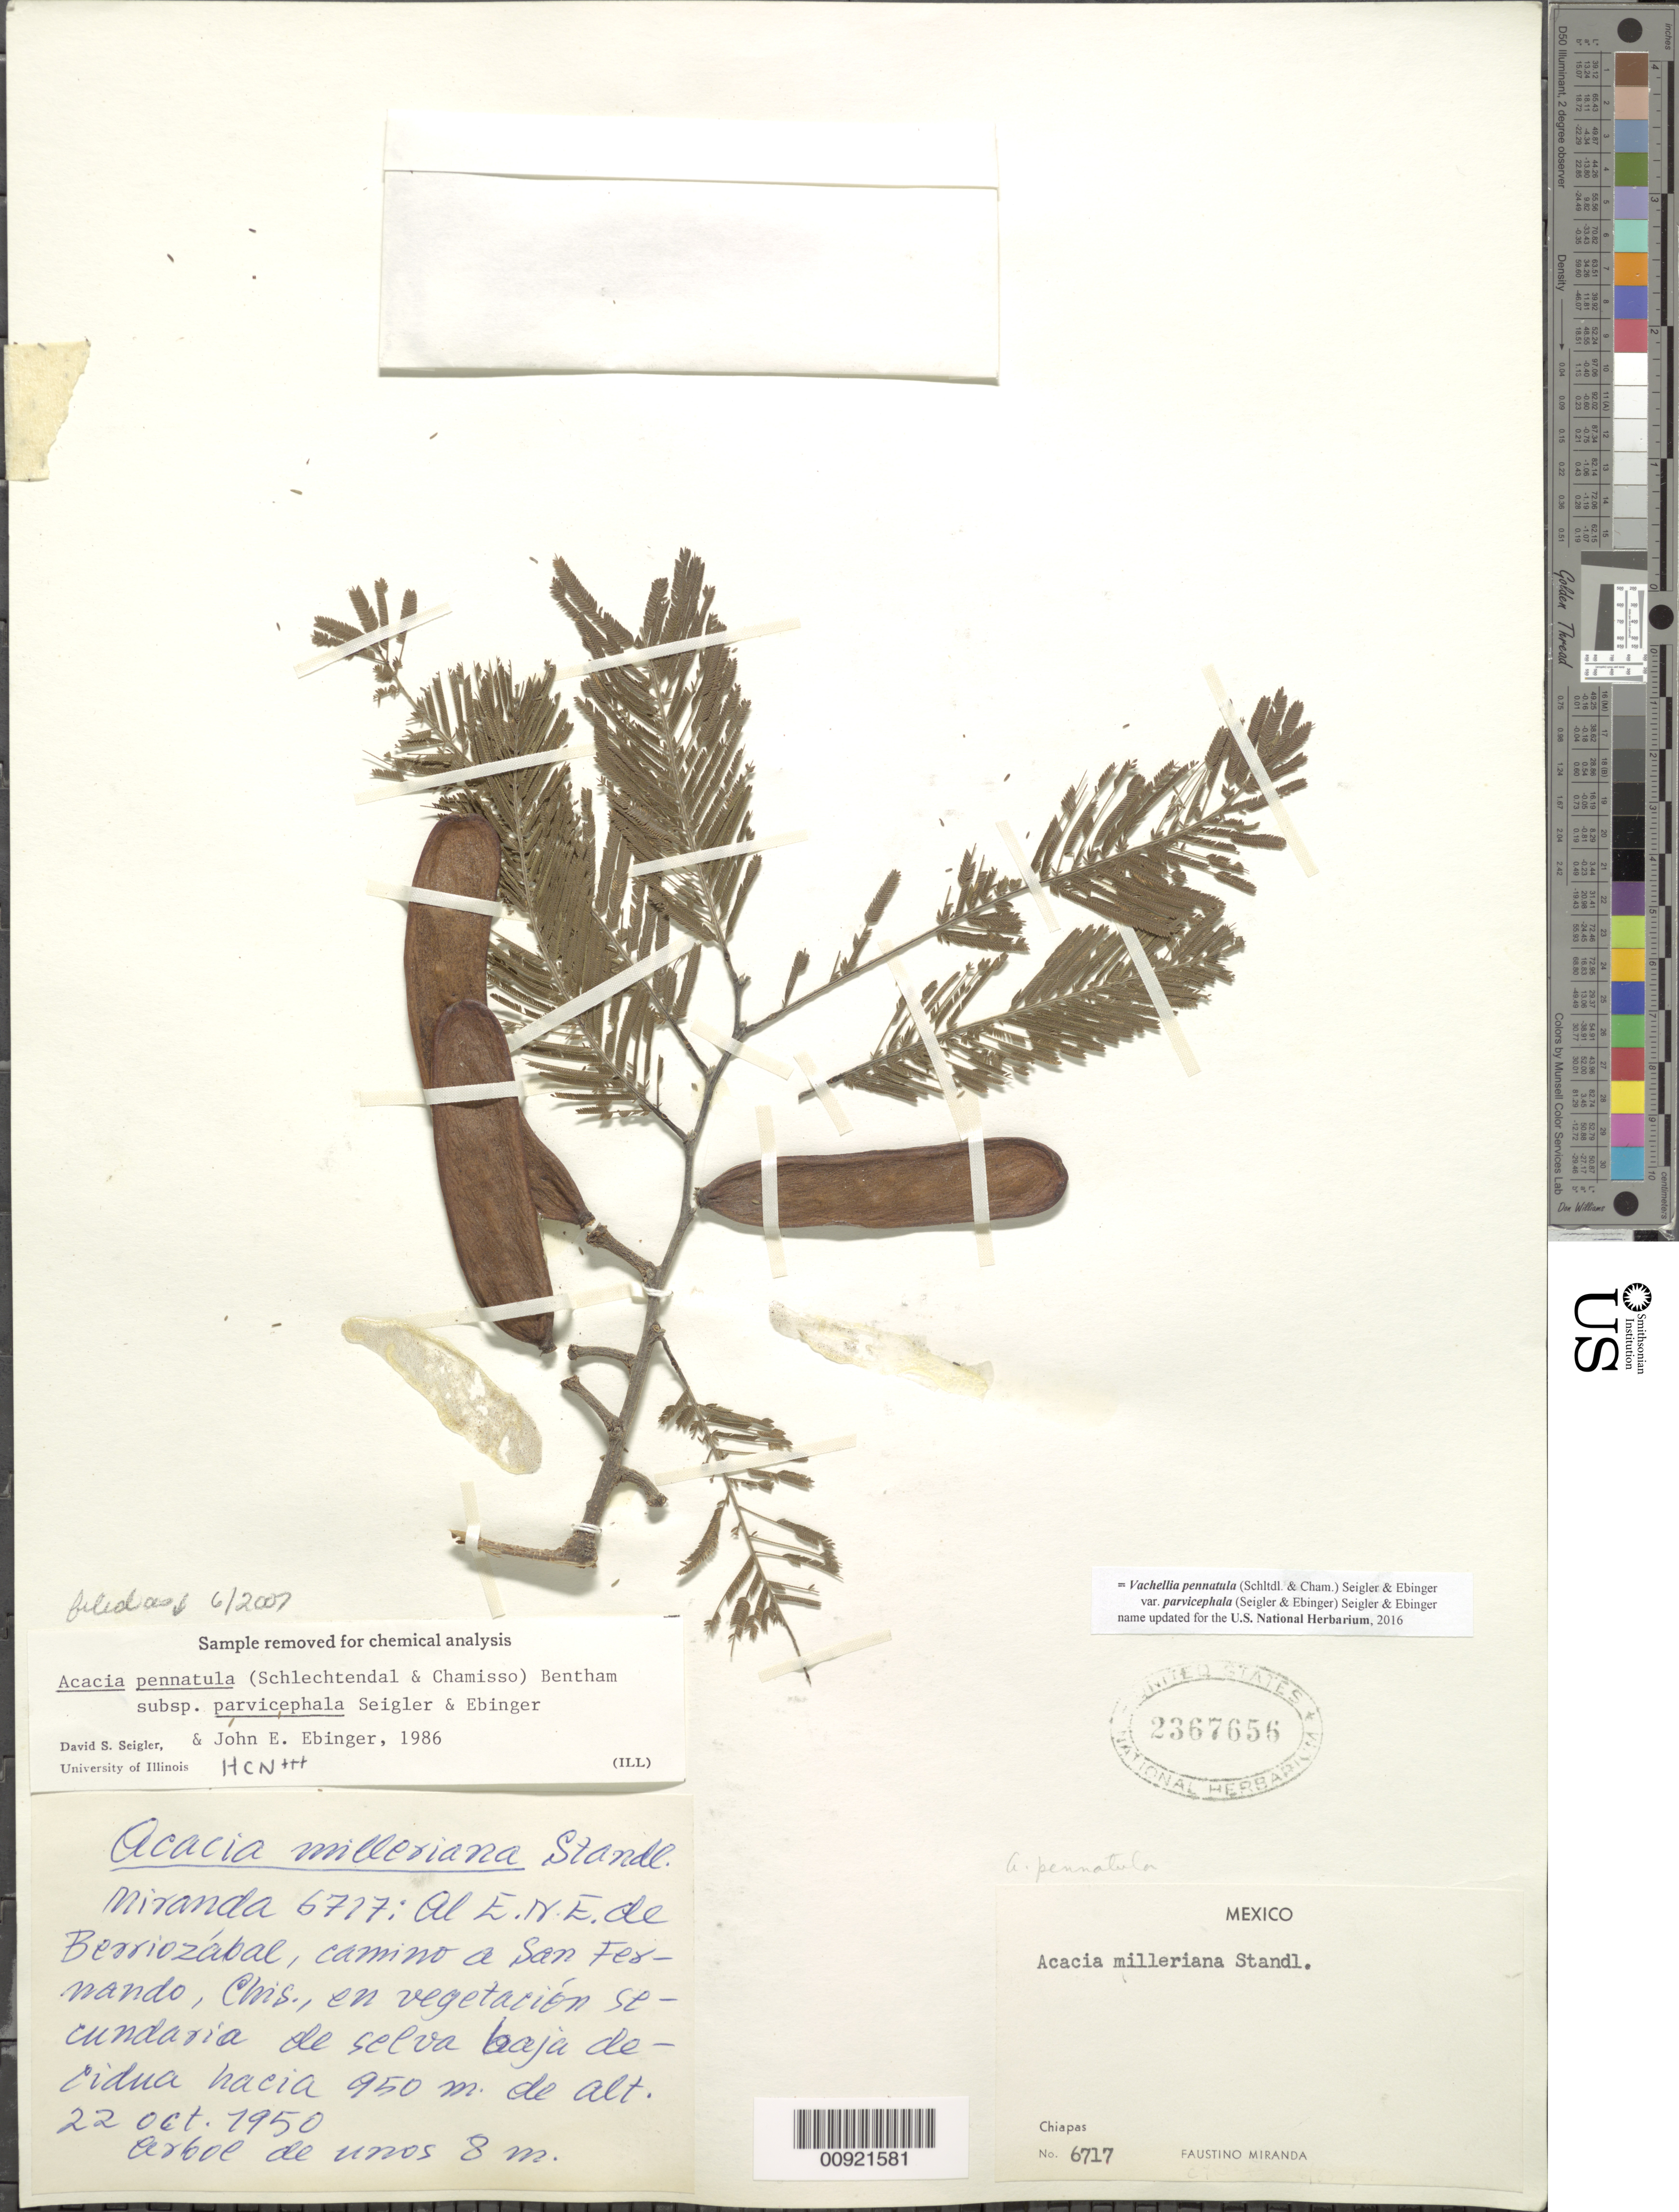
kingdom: Plantae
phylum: Tracheophyta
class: Magnoliopsida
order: Fabales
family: Fabaceae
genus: Vachellia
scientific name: Vachellia pennatula var. parvicephala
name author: (Seigler & Ebinger) Seigler & Ebinger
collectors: Miranda G., F.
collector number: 6717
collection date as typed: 22 Oct 1950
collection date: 1950-10-22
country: Mexico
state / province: Chiapas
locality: Al E.N.E. de Berriozábal, camino a San Fernando, Chiapas.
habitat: En vegetación secundaria de selva baja decidua.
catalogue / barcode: US 2367656